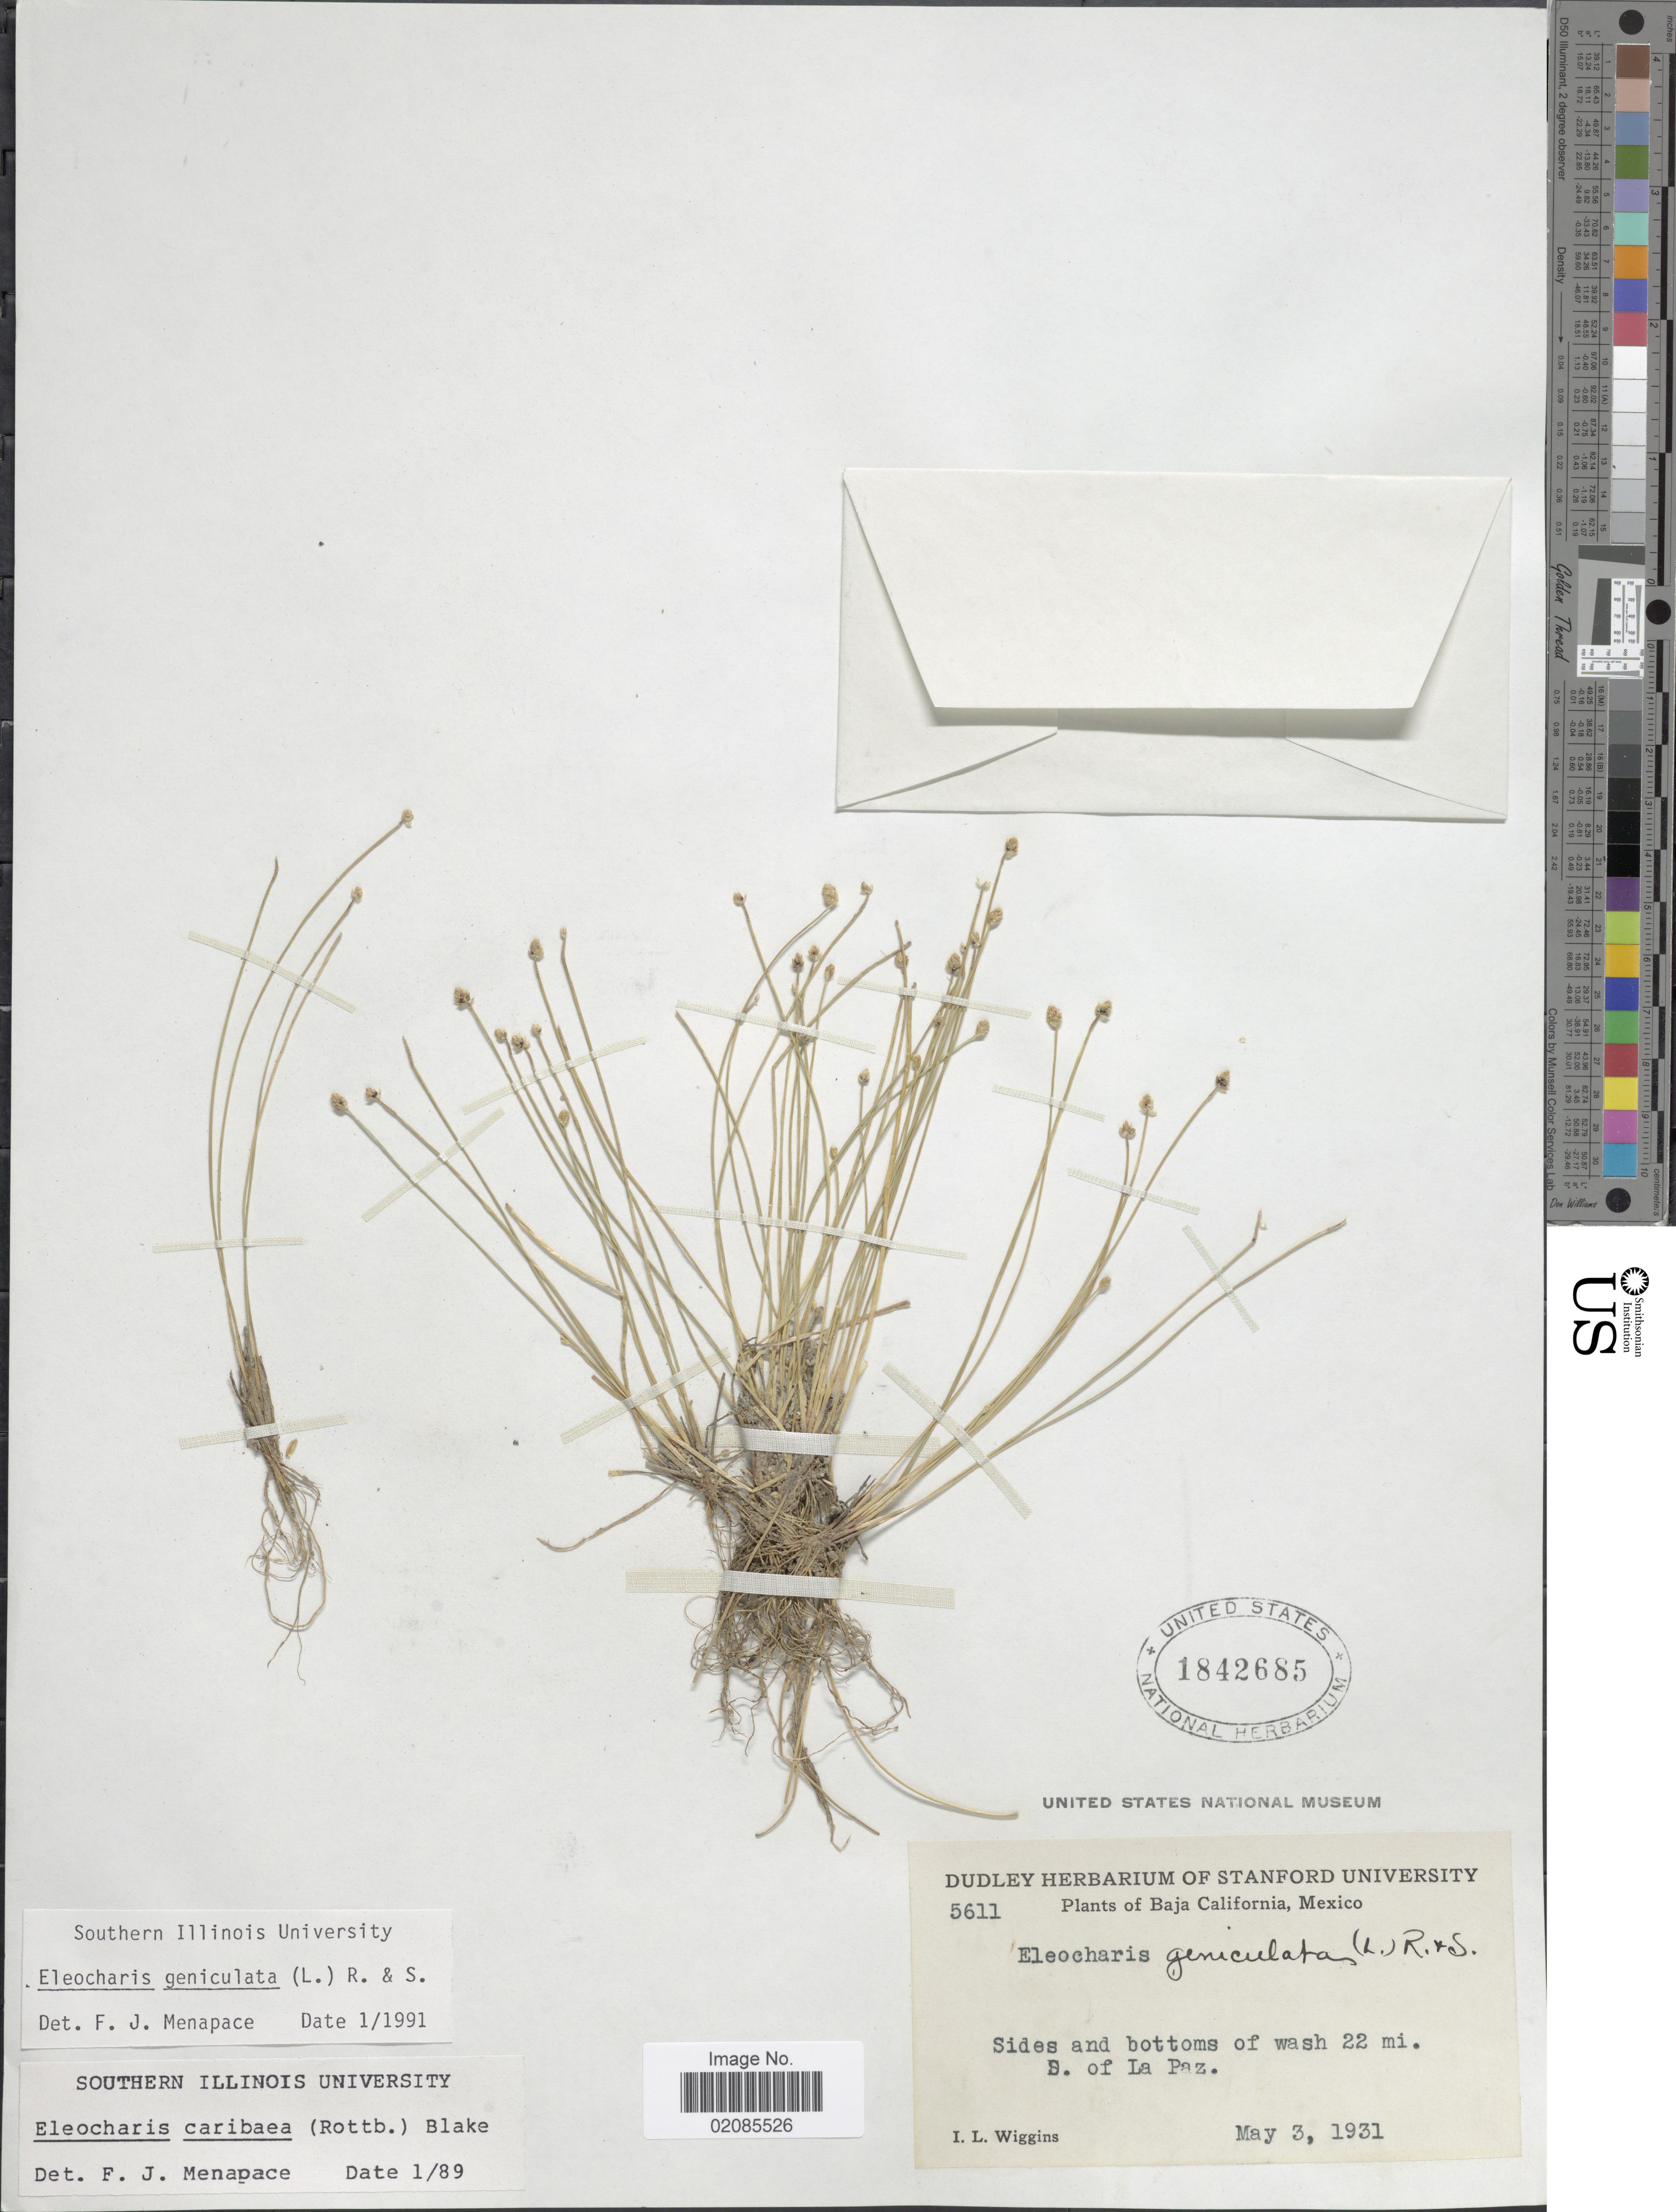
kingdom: Plantae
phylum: Tracheophyta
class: Liliopsida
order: Poales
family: Cyperaceae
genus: Eleocharis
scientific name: Eleocharis geniculata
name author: (L.) Roem. & Schult.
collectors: I. L. Wiggins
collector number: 5611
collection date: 1931-05-03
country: Mexico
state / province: Baja California Sur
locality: Sides and bottoms of wash 22 mi. S. of La Paz.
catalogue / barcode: US 1842685